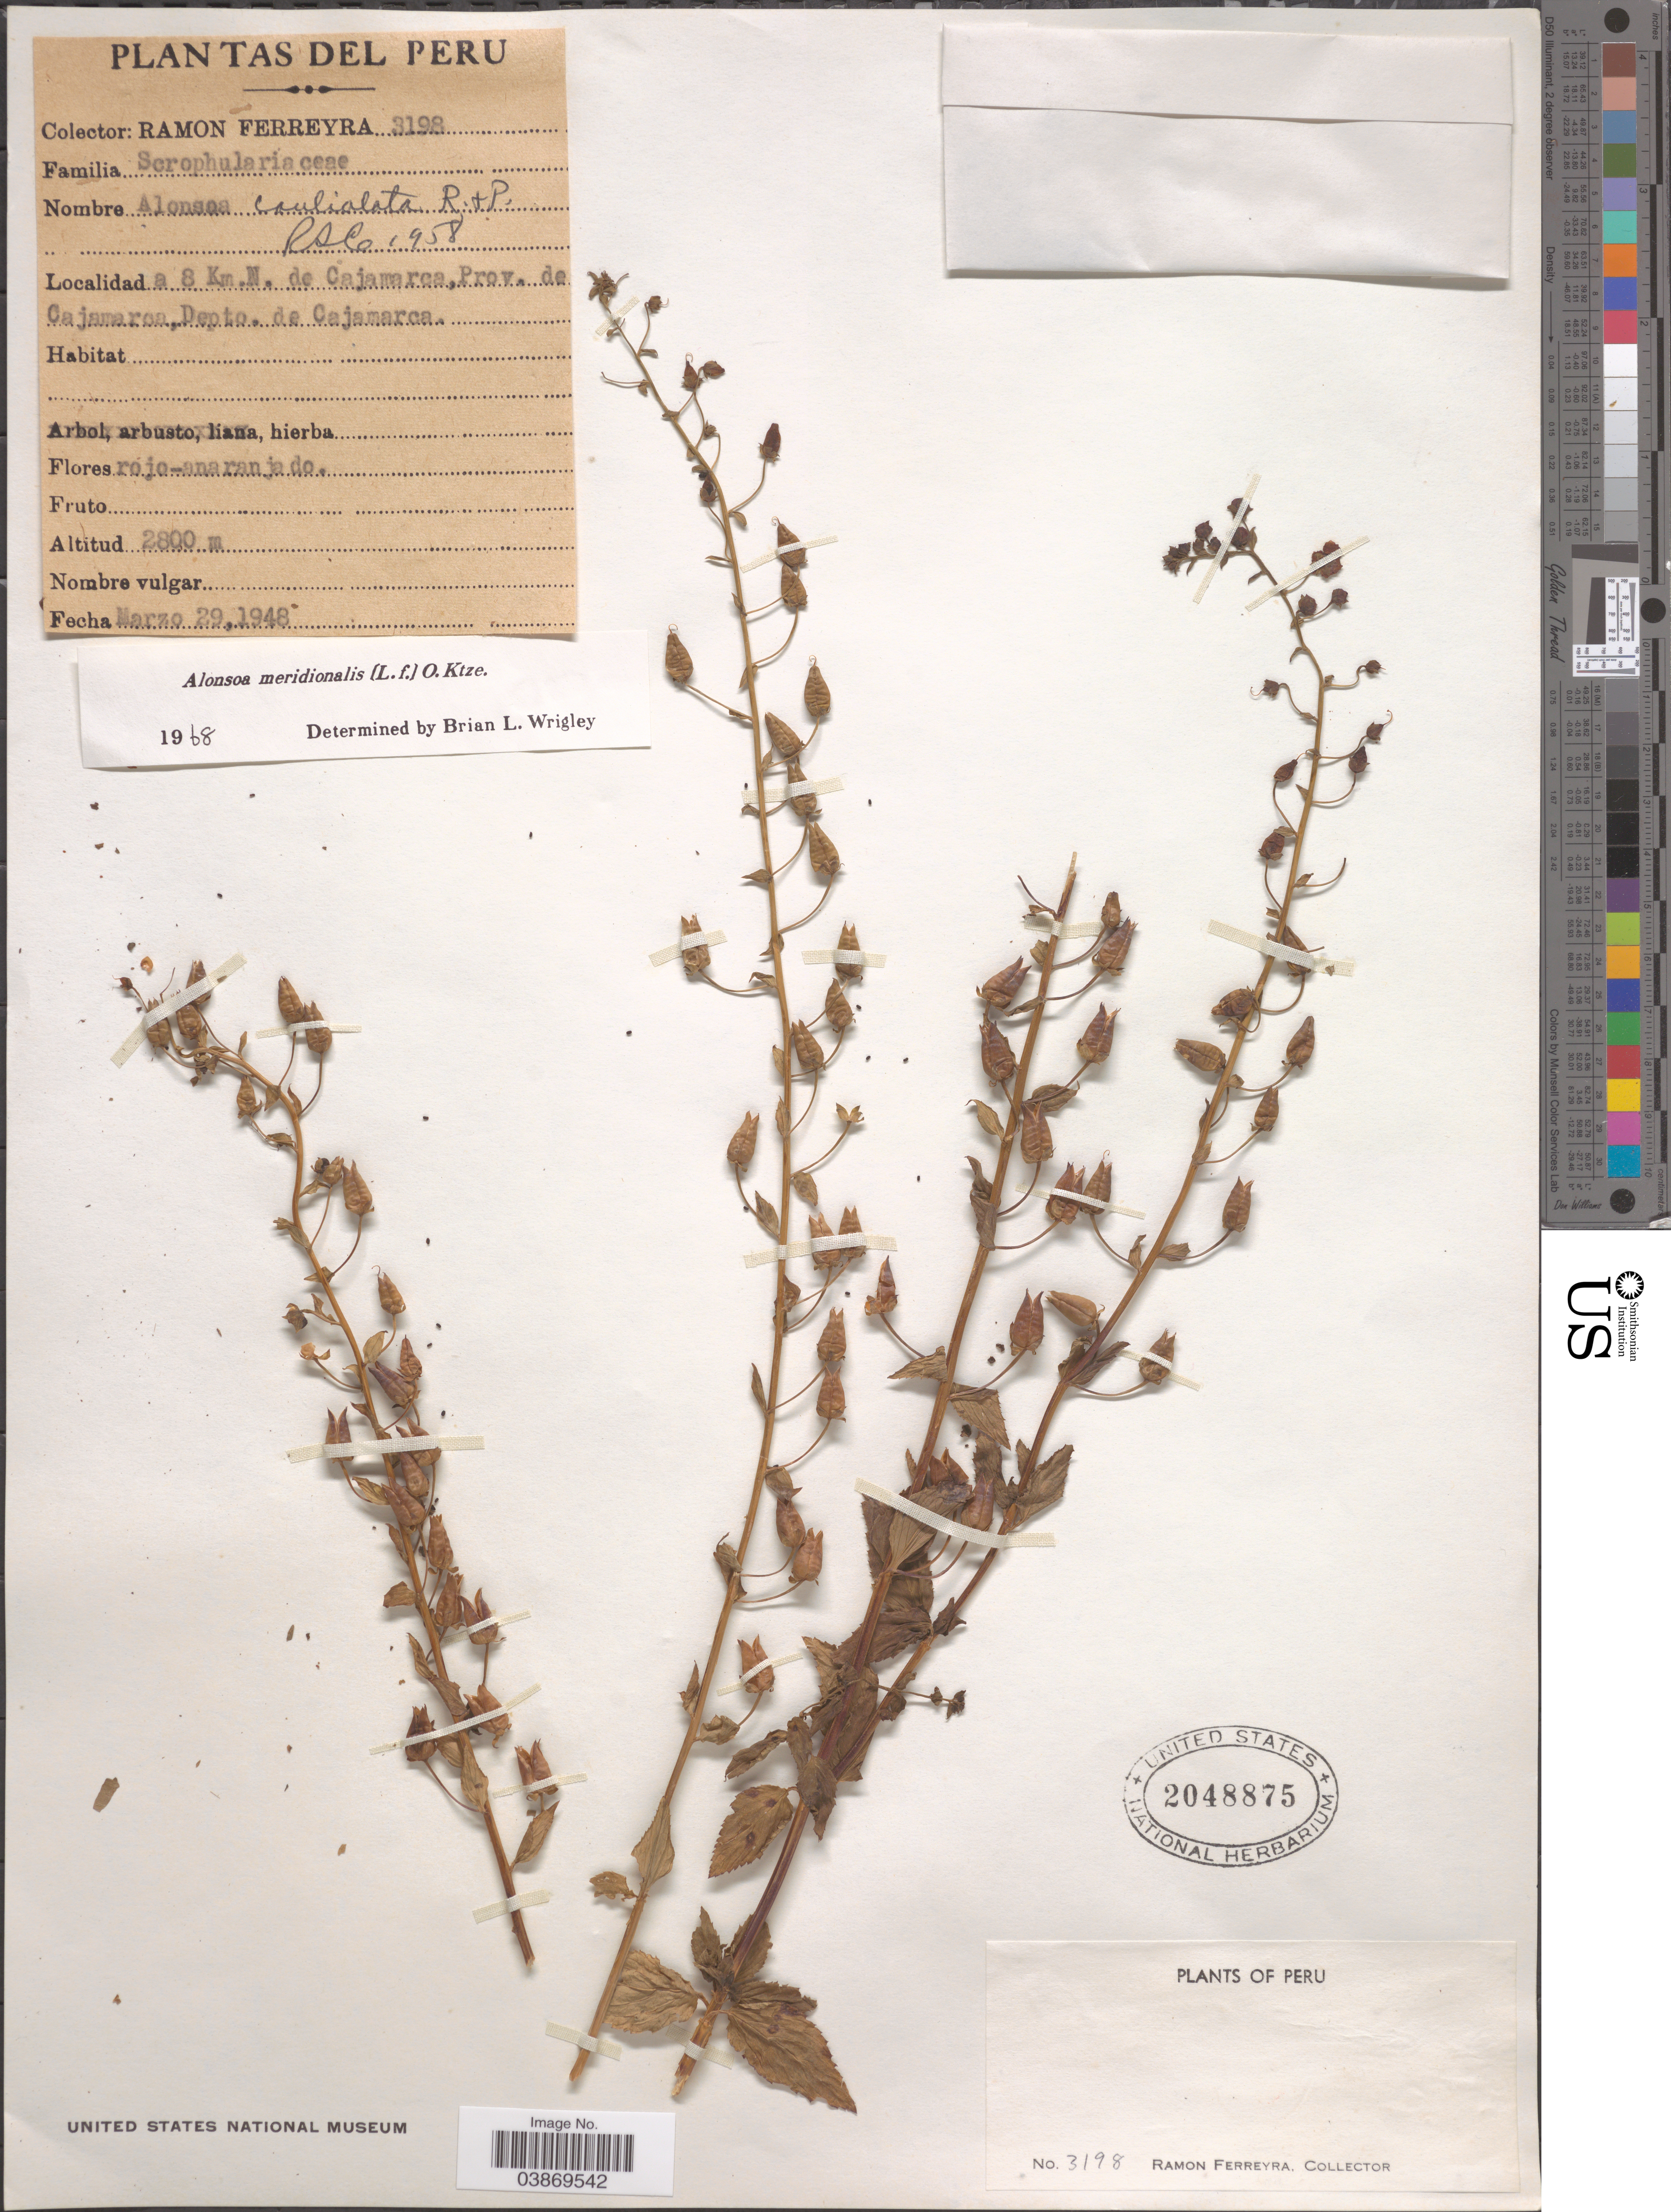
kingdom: Plantae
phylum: Tracheophyta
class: Magnoliopsida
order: Lamiales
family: Scrophulariaceae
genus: Alonsoa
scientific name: Alonsoa meridionalis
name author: (L. f.) Kuntze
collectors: R. A. Ferreyra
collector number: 3198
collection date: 1948-03-29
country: Peru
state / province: Cajamarca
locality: A 8 Km. N. de Cajamarca, Prov. de Cajamarca, Depto. de Cajamarca.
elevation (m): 2800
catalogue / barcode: US 2048875